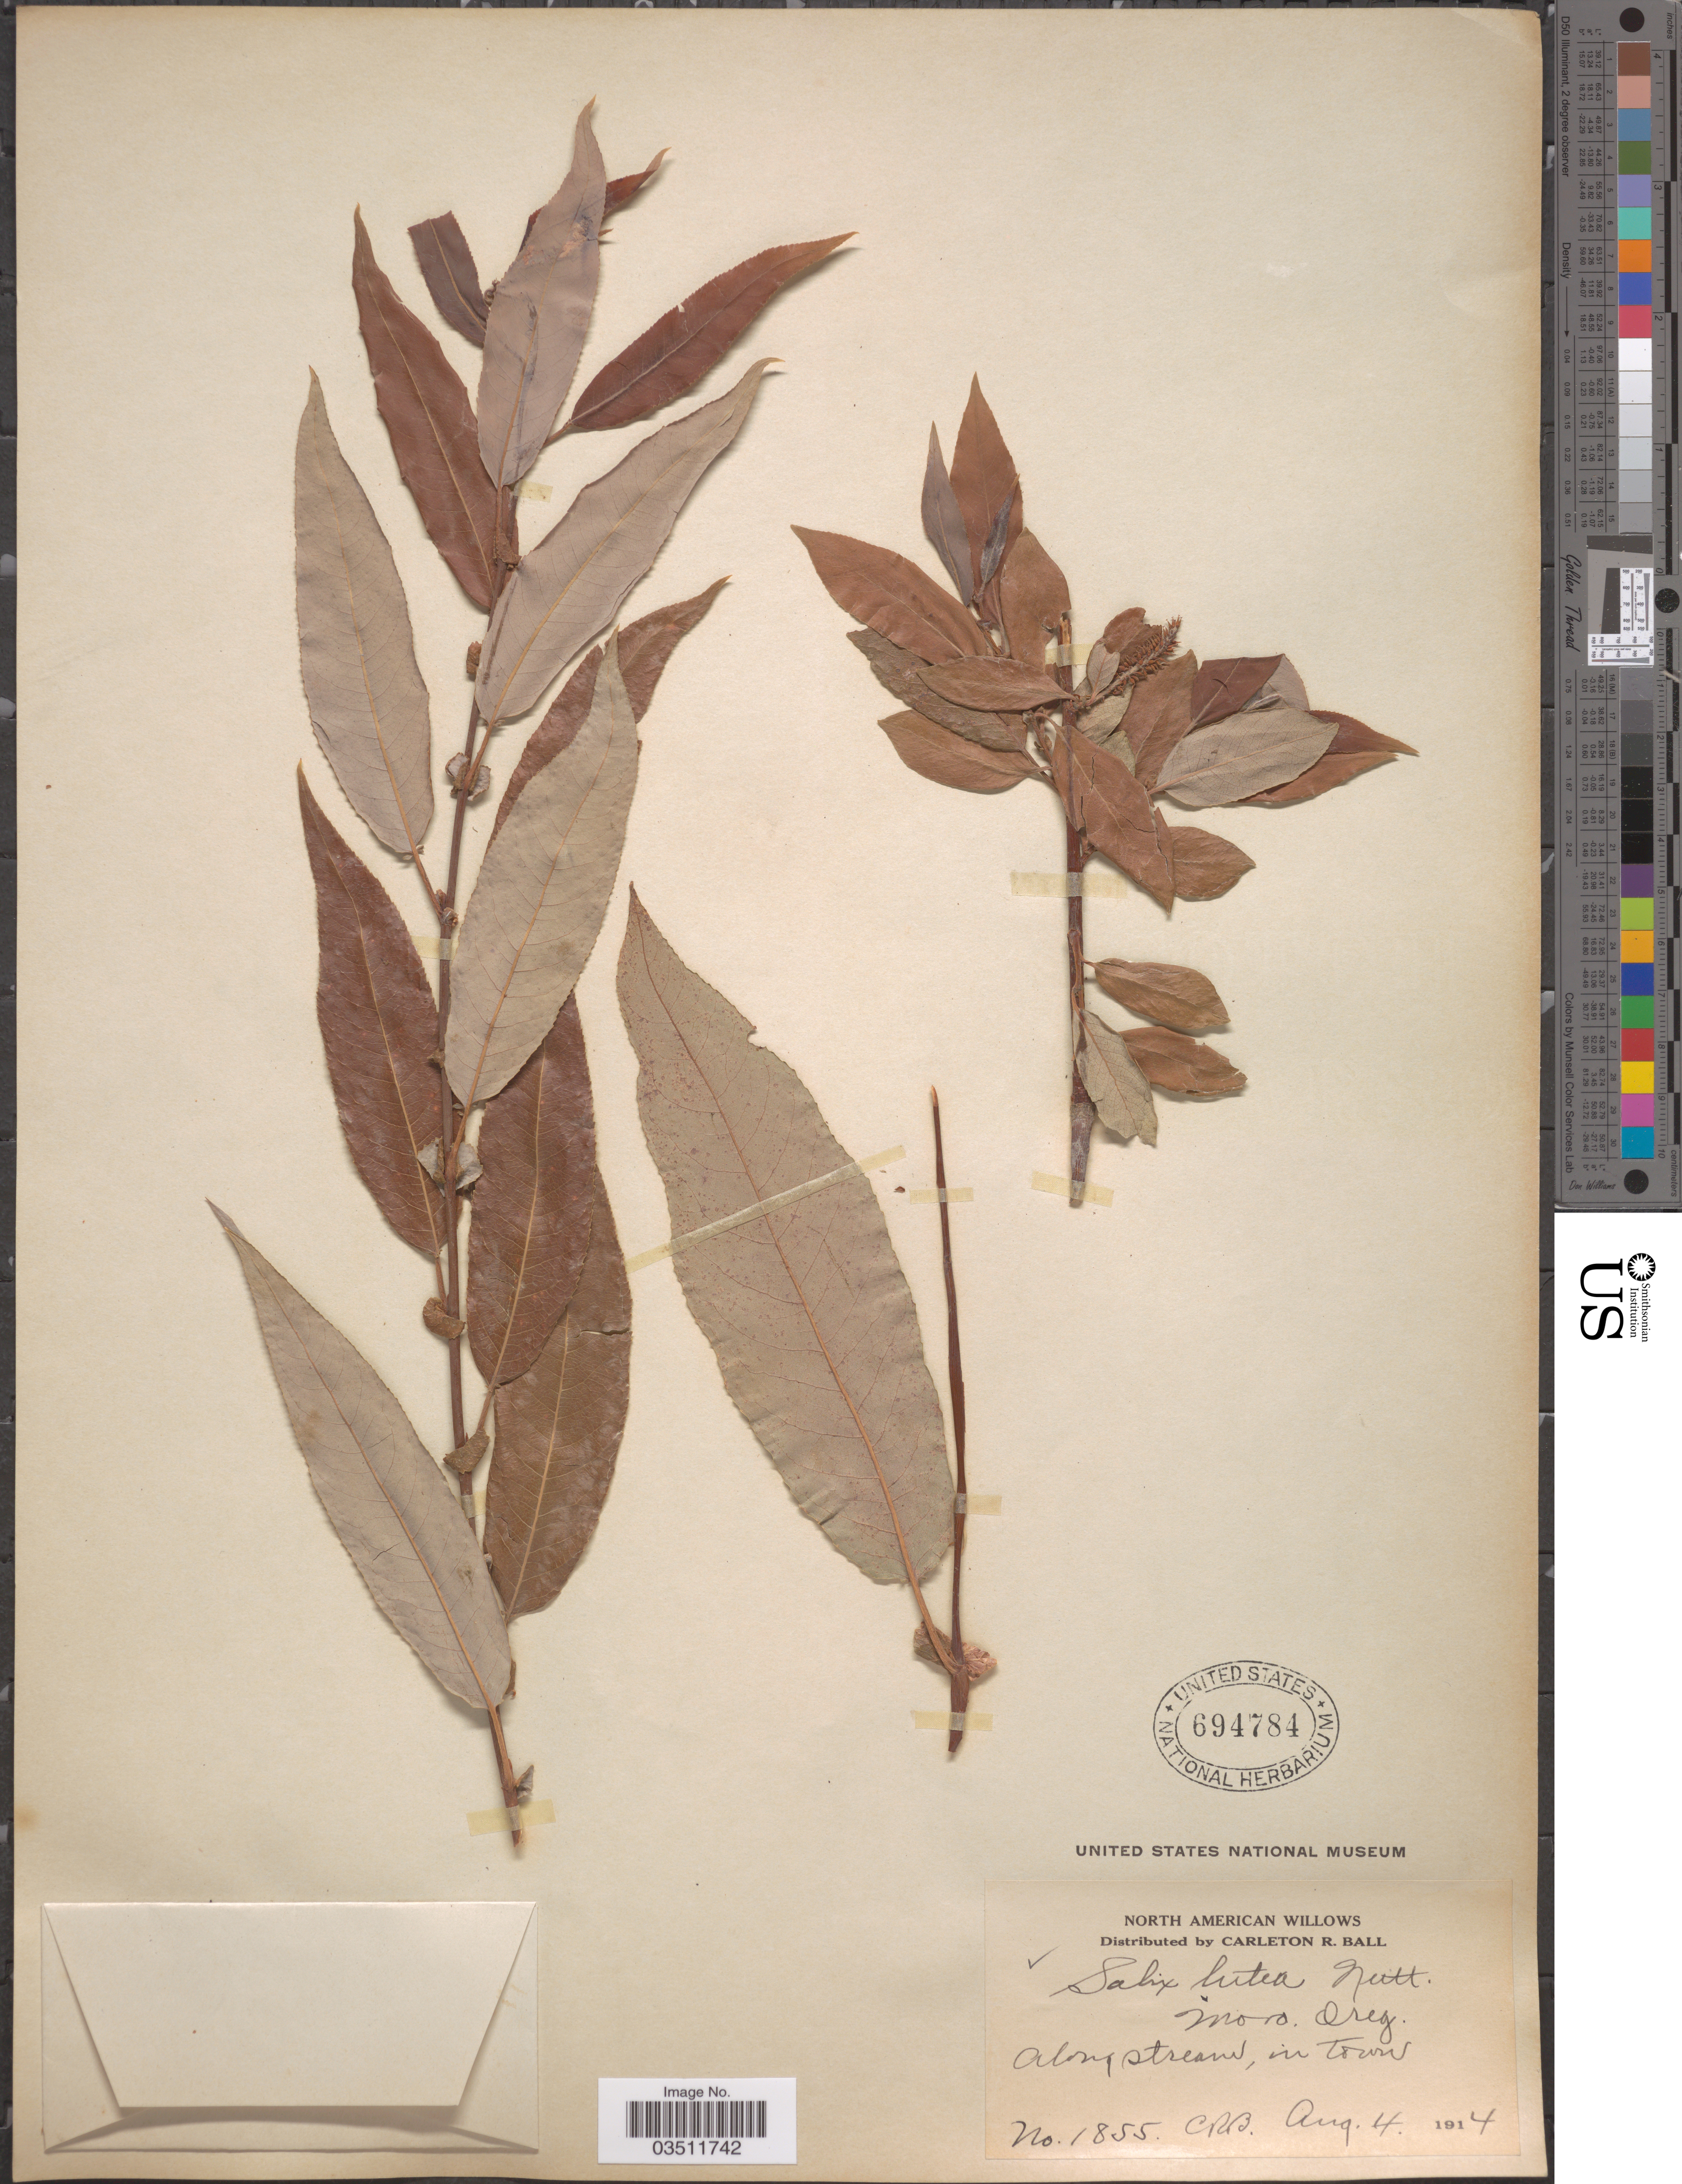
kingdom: Plantae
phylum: Tracheophyta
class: Magnoliopsida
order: Malpighiales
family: Salicaceae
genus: Salix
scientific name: Salix lutea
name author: Nutt.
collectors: C. R. Ball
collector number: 1855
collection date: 1914-08-04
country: United States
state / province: Oregon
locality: Moro. Along stream, in town.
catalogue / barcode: US 694784